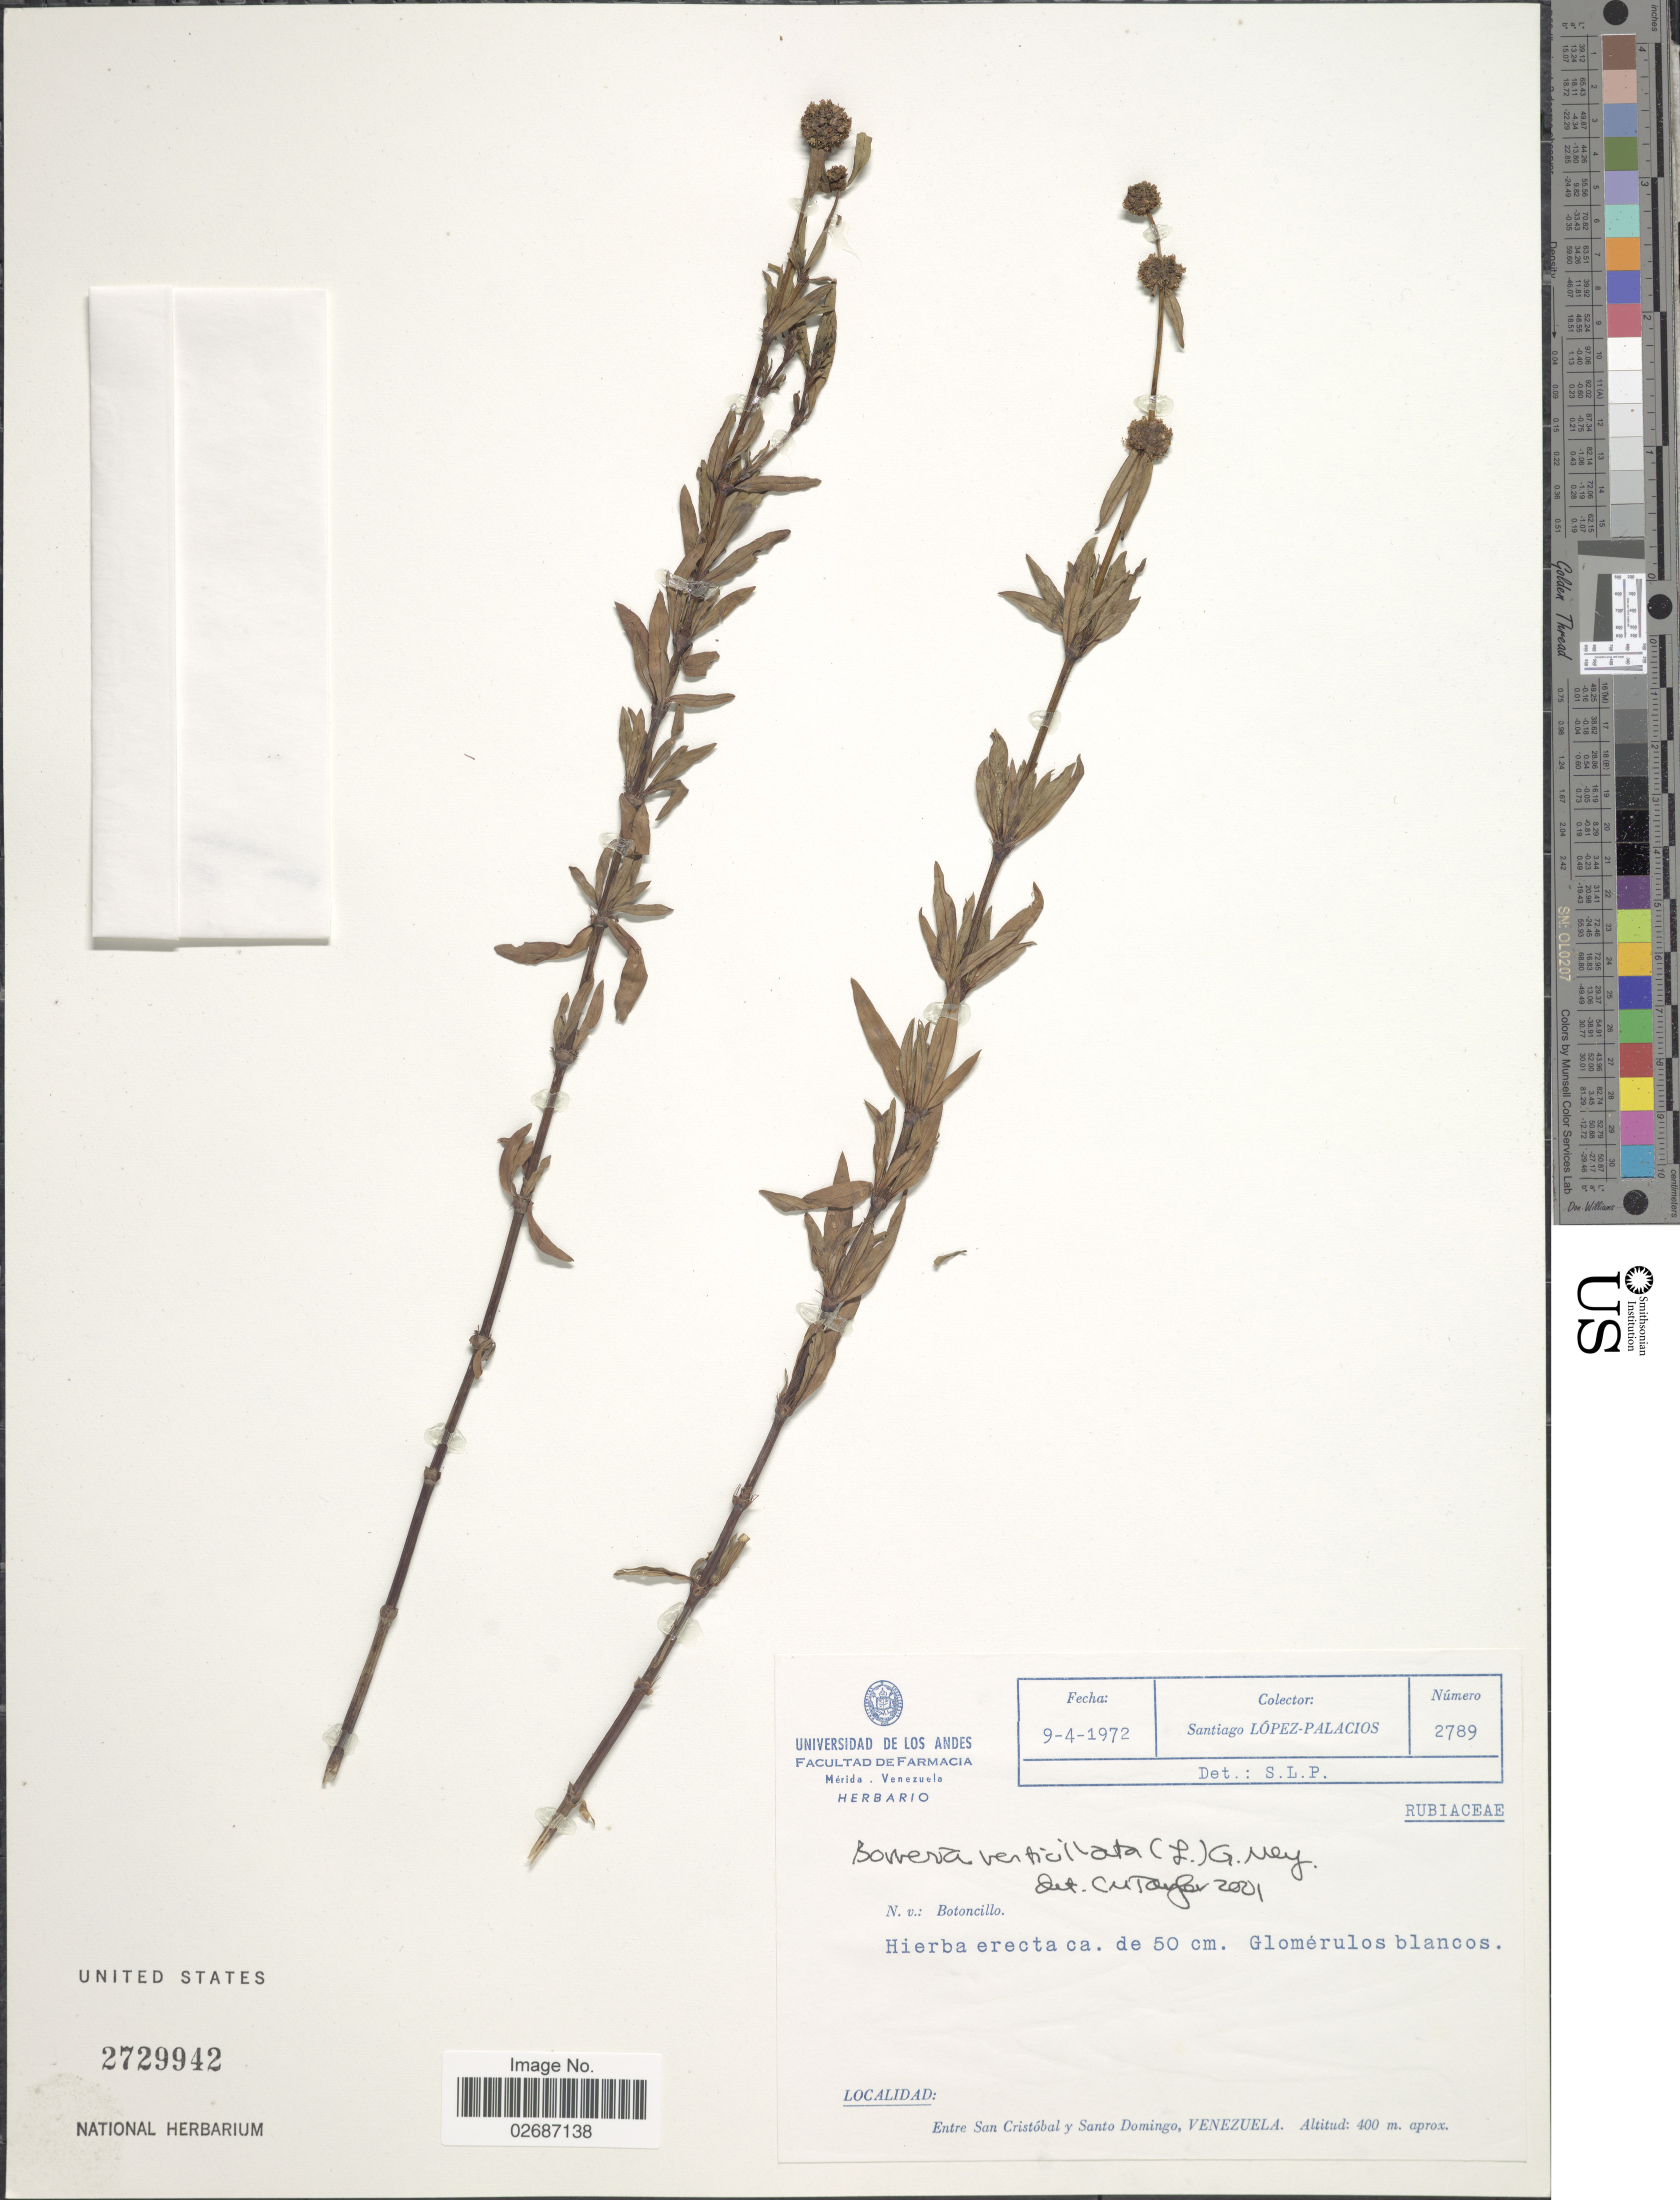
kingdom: Plantae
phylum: Tracheophyta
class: Magnoliopsida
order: Gentianales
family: Rubiaceae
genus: Borreria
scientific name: Borreria verticillata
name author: (L.) G. Mey.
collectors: S. López-Palacios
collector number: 2789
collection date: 1972-04-09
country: Venezuela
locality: Entre San Cristobal y Santo Domingo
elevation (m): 400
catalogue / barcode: US 2729942